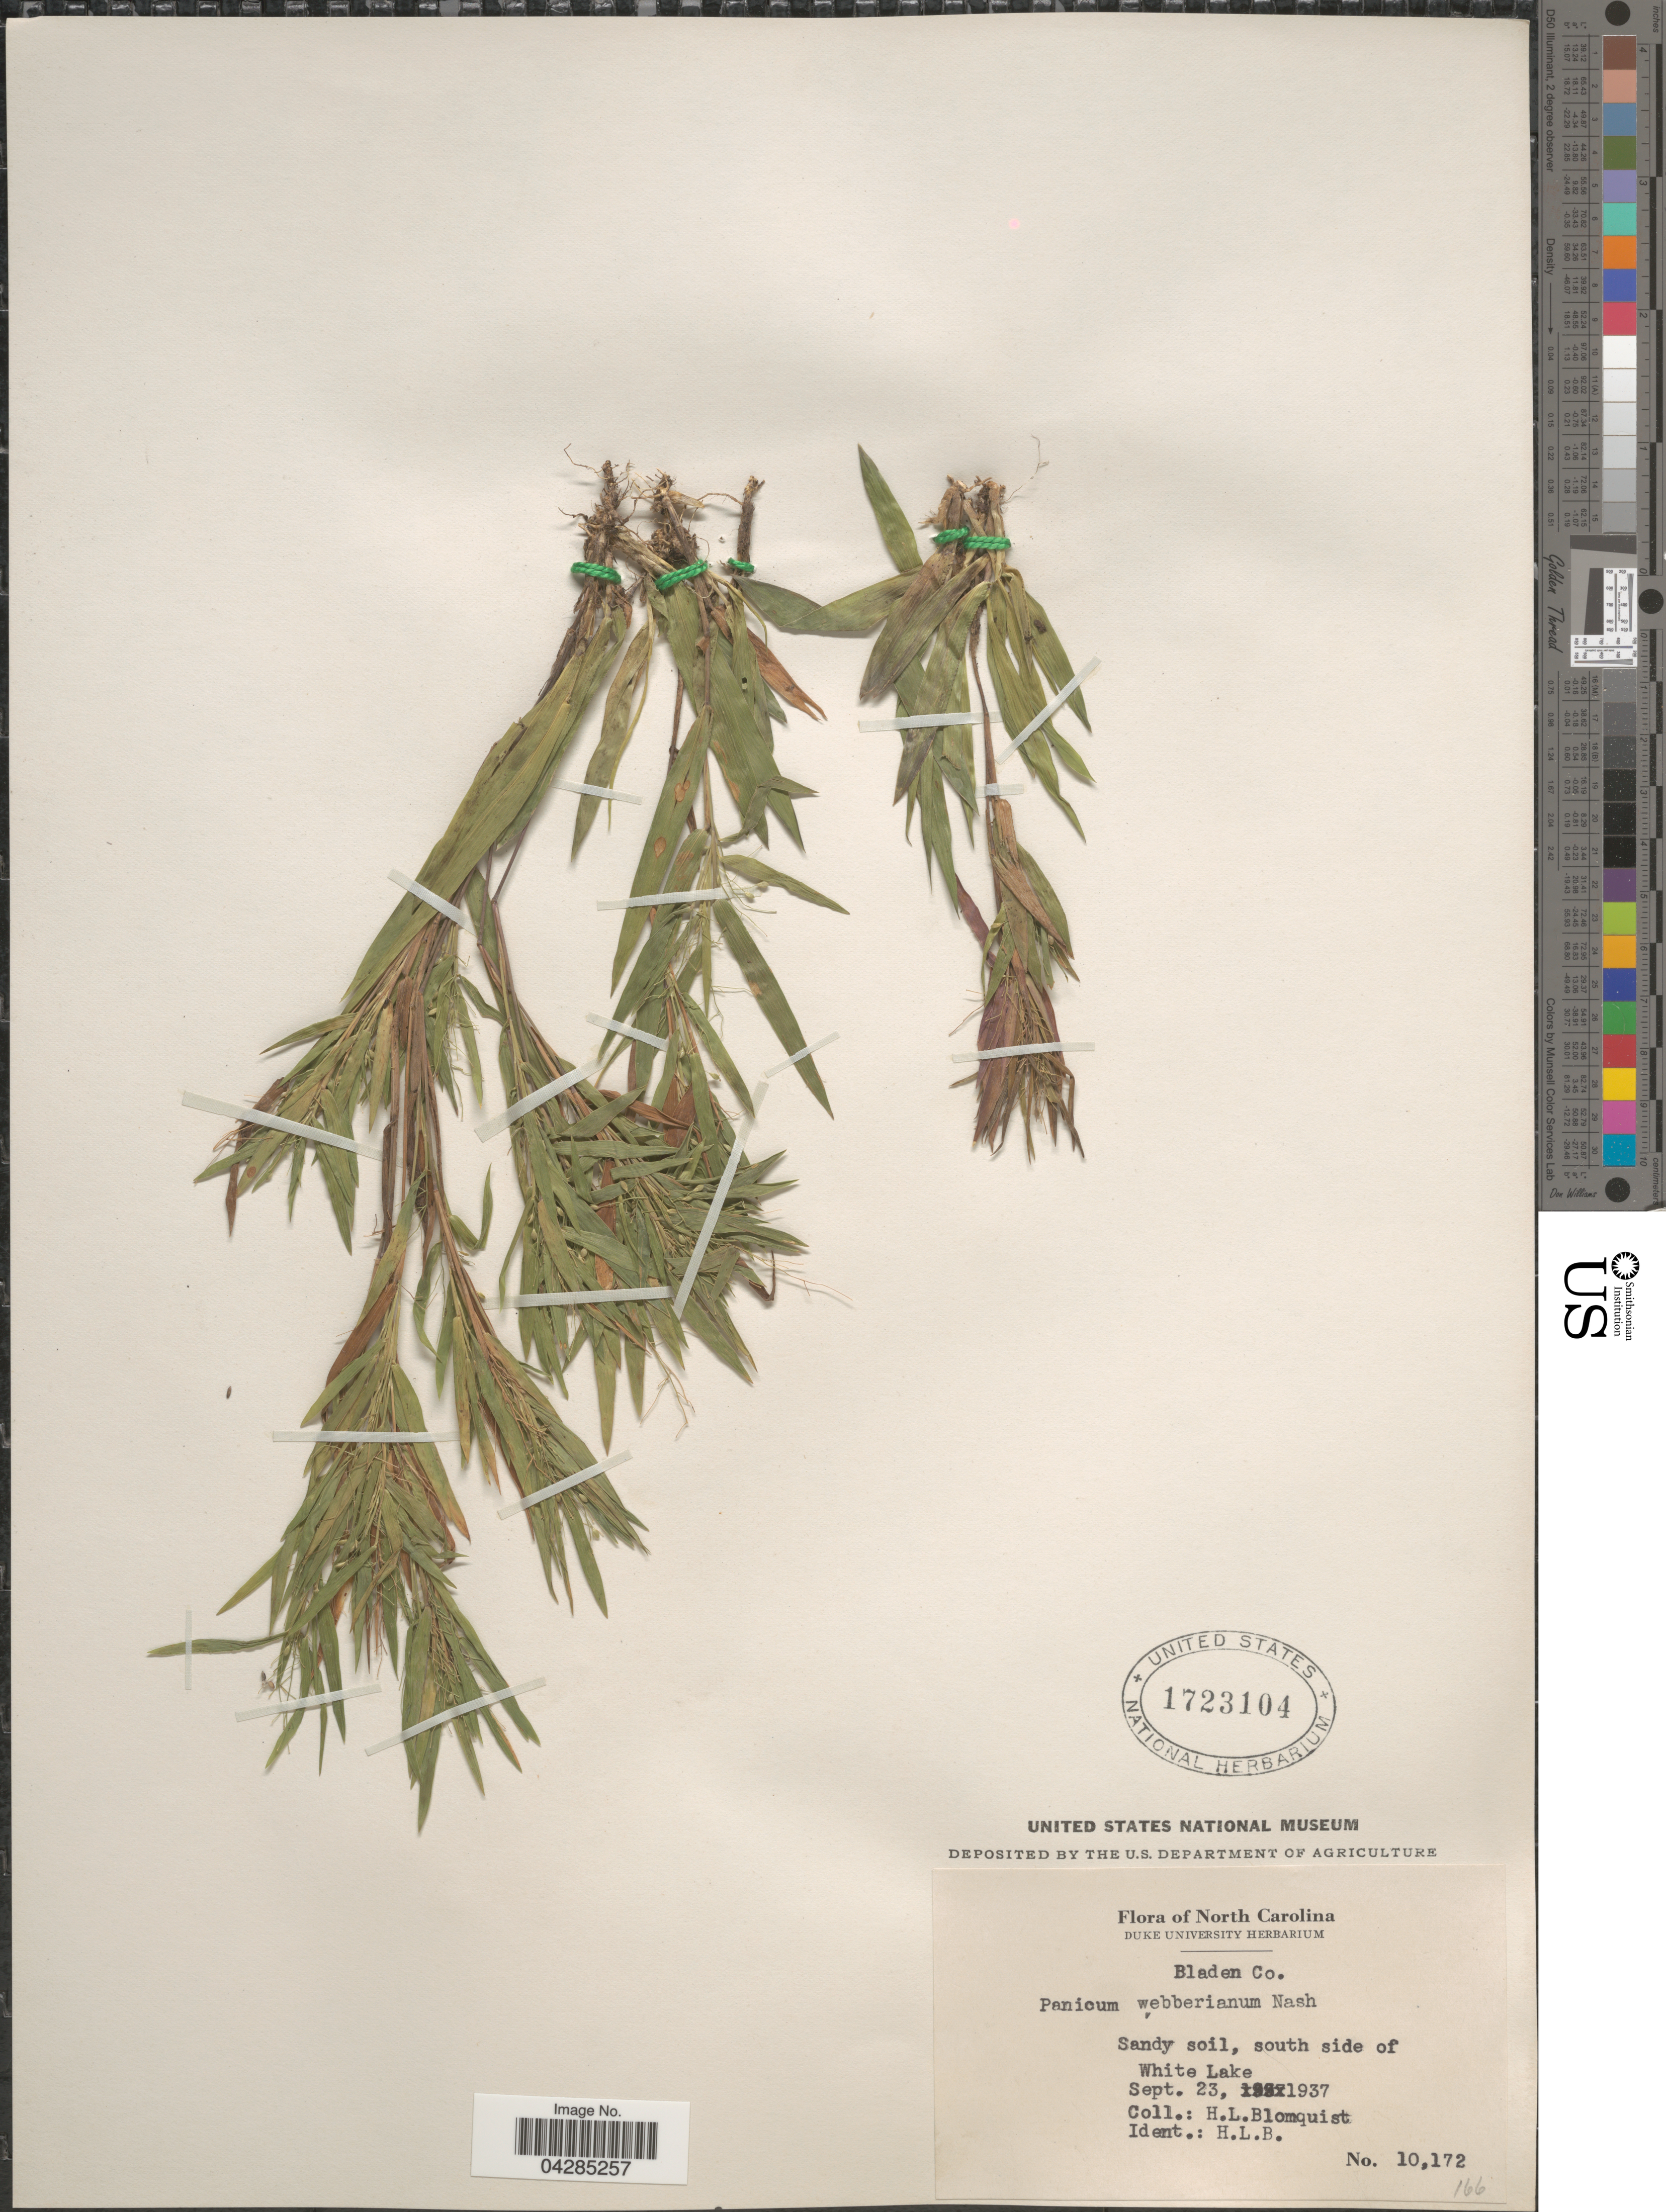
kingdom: Plantae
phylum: Tracheophyta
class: Liliopsida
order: Poales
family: Poaceae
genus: Dichanthelium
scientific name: Dichanthelium portoricense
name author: (Desv. ex Ham.) B.F. Hansen & Wunderlin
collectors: H. Blomquist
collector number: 10172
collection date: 1937-09-23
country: United States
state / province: North Carolina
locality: Bladen Co. Sandy soil, south side of White Lake.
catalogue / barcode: US 1723104